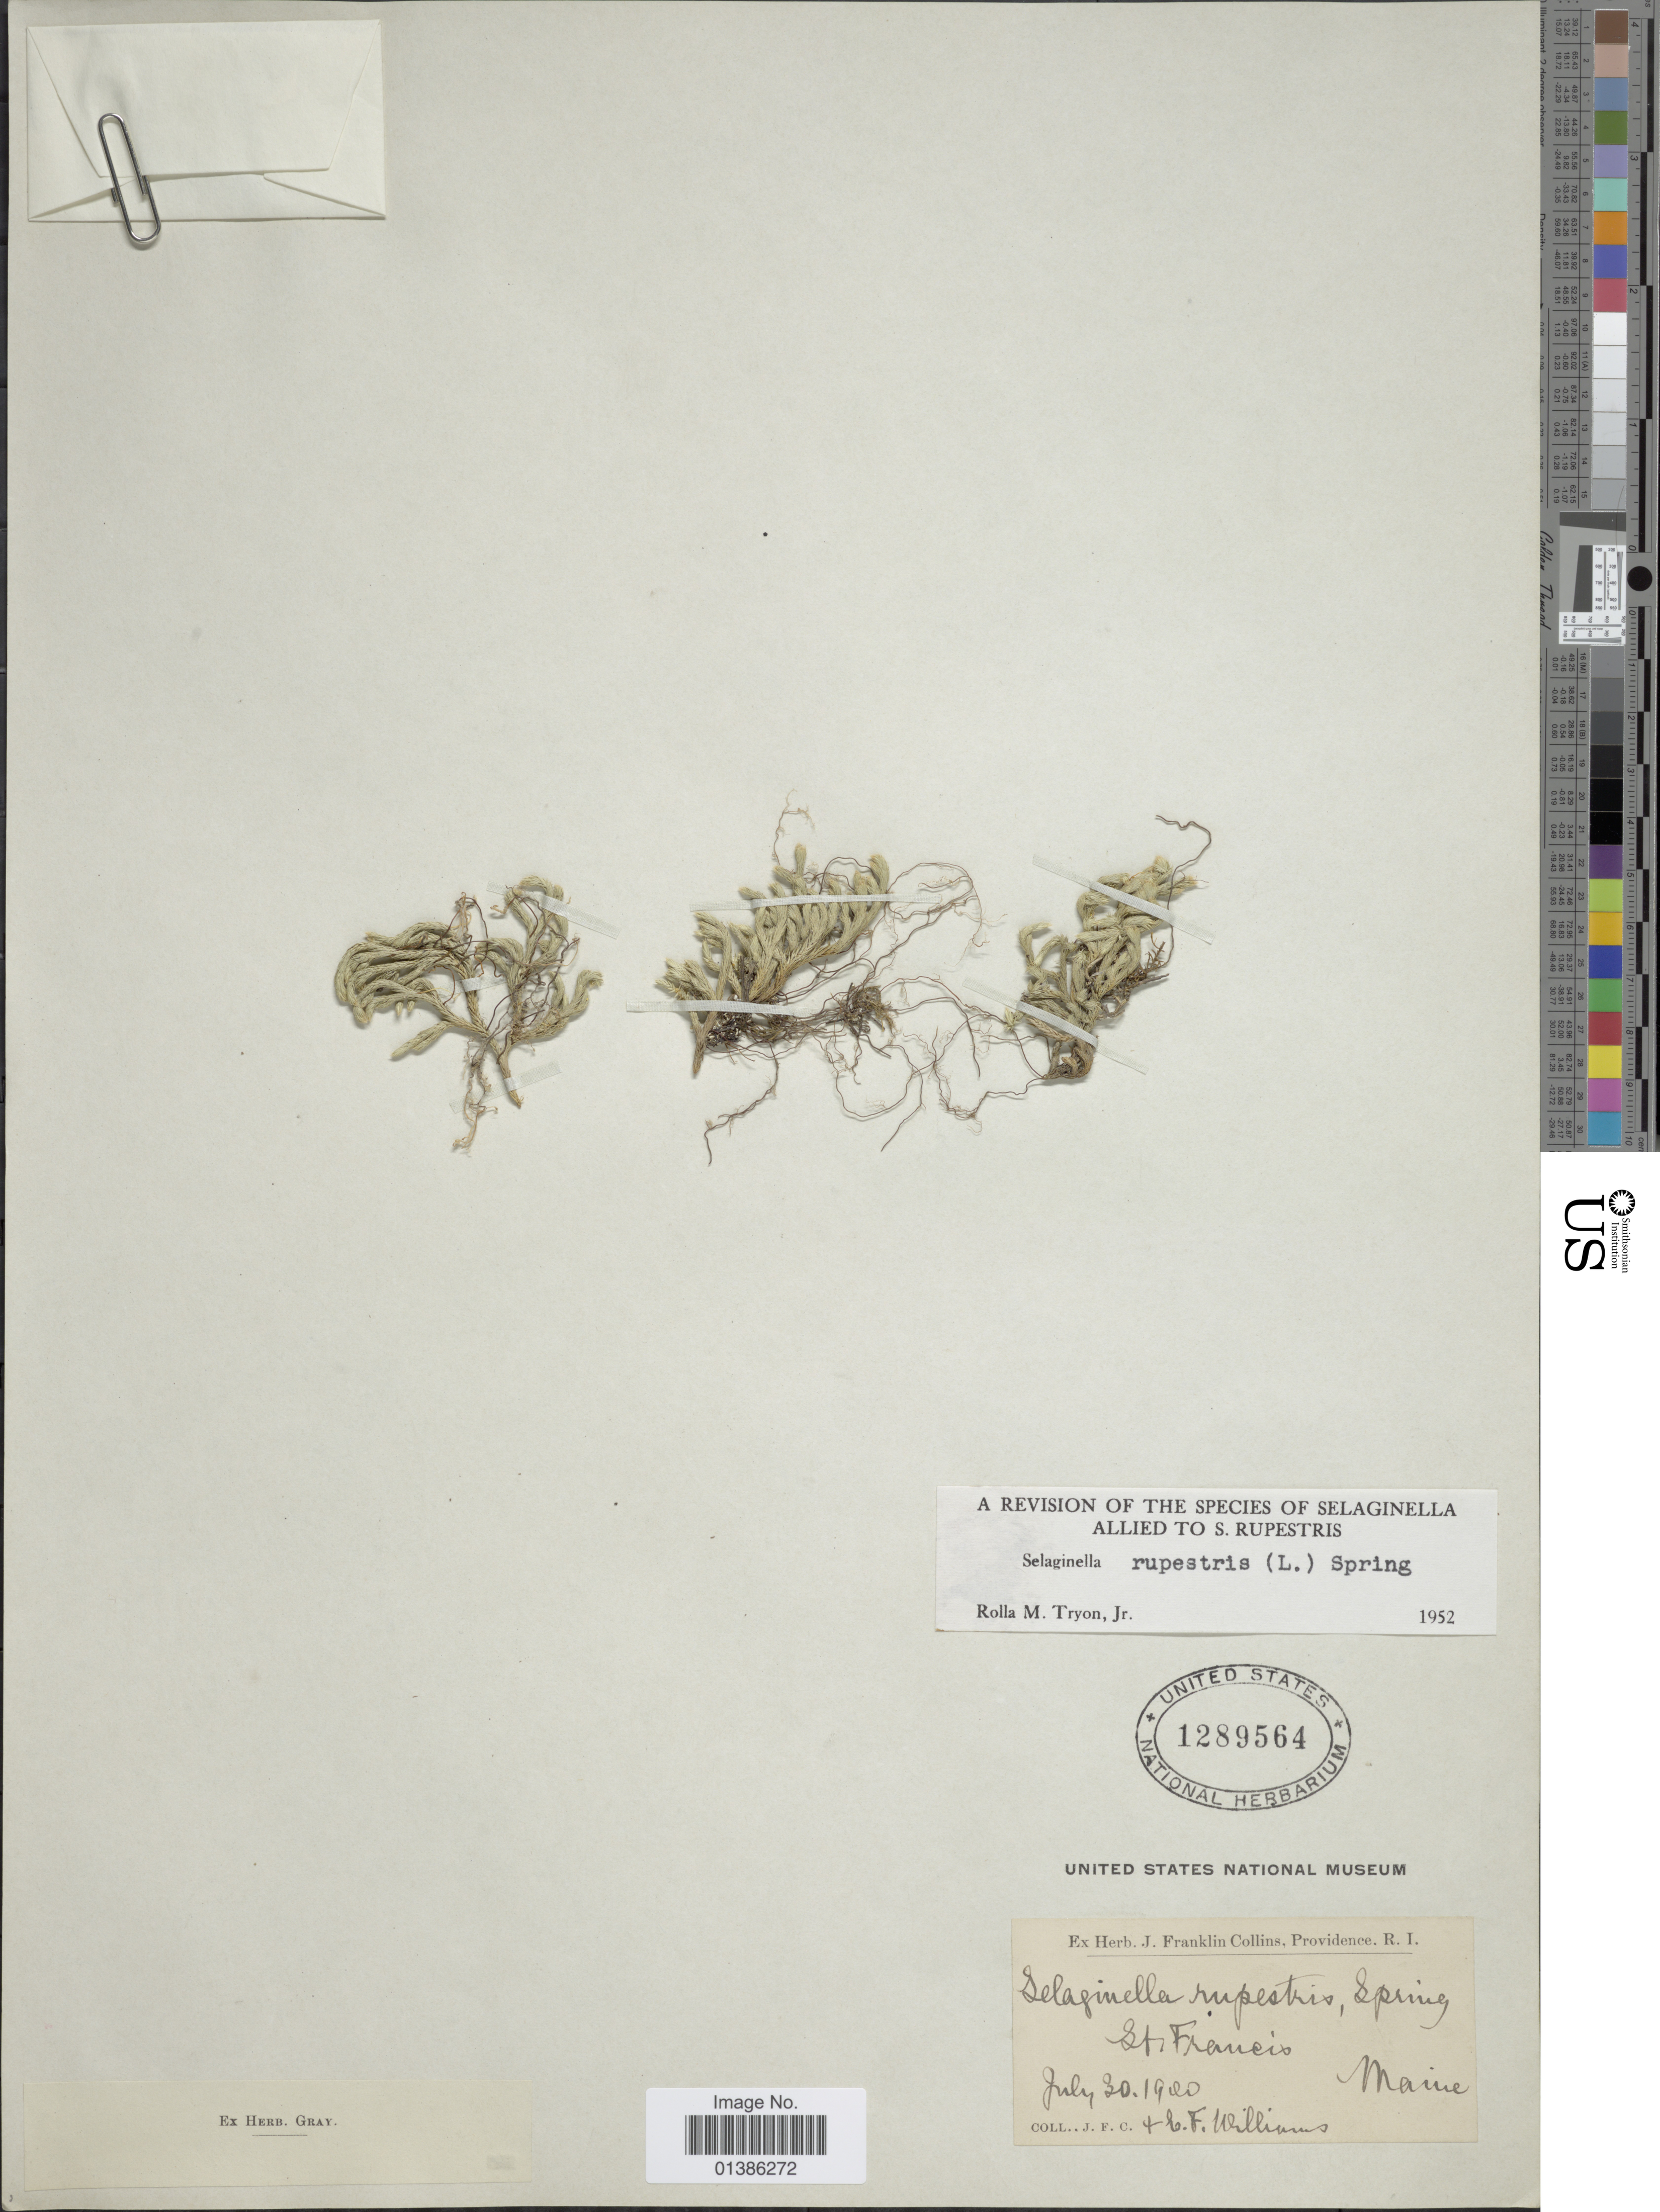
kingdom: Plantae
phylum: Tracheophyta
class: Lycopodiopsida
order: Selaginellales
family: Selaginellaceae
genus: Selaginella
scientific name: Selaginella rupestris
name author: (L.) Spring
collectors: J. Collins & E. Williams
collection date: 1900-07-30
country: United States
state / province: Maine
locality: St. Francis.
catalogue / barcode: US 1289564